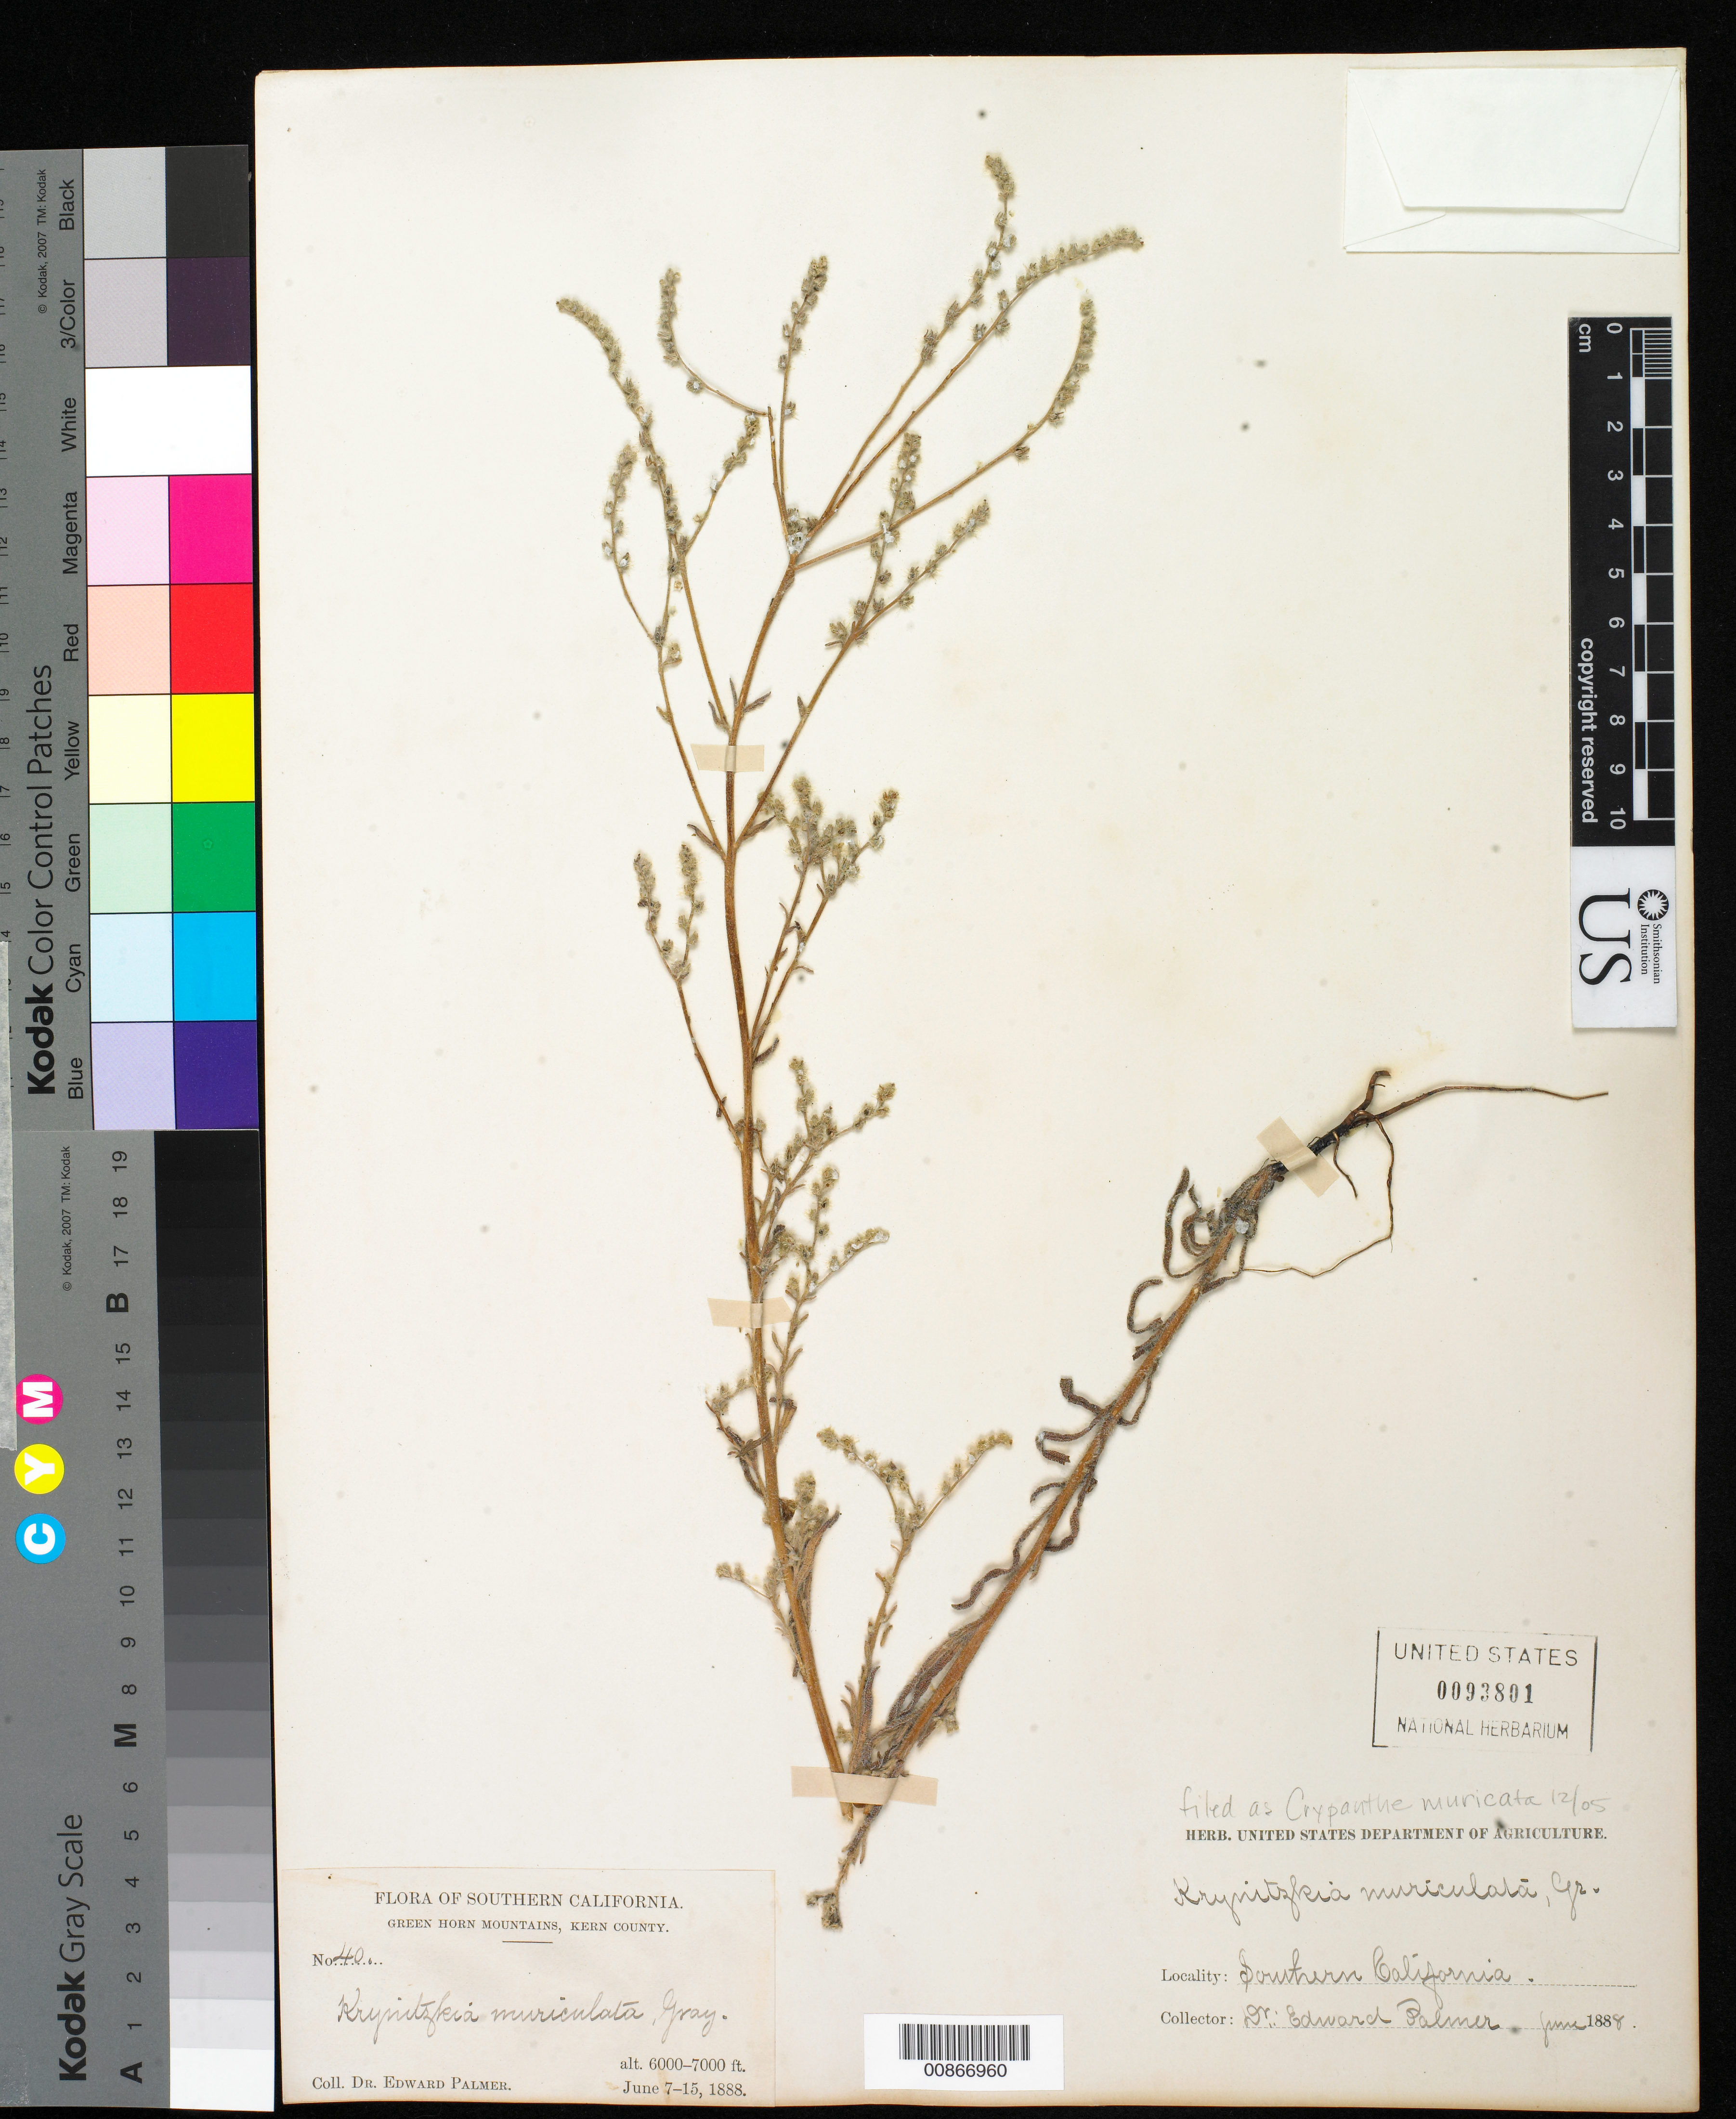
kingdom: Plantae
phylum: Tracheophyta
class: Magnoliopsida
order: Boraginales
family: Boraginaceae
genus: Cryptantha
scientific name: Cryptantha muricata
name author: (Hook. & Arn.) A. Nelson & J.F. Macbr.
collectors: E. Palmer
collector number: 40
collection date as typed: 07 Jun 1888 to 15 Jun 1888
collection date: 1888-06-07/1888-06-15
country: United States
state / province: California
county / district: Kern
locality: Green Horn Mountains, Kern County, California.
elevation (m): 1829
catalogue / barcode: US 93801